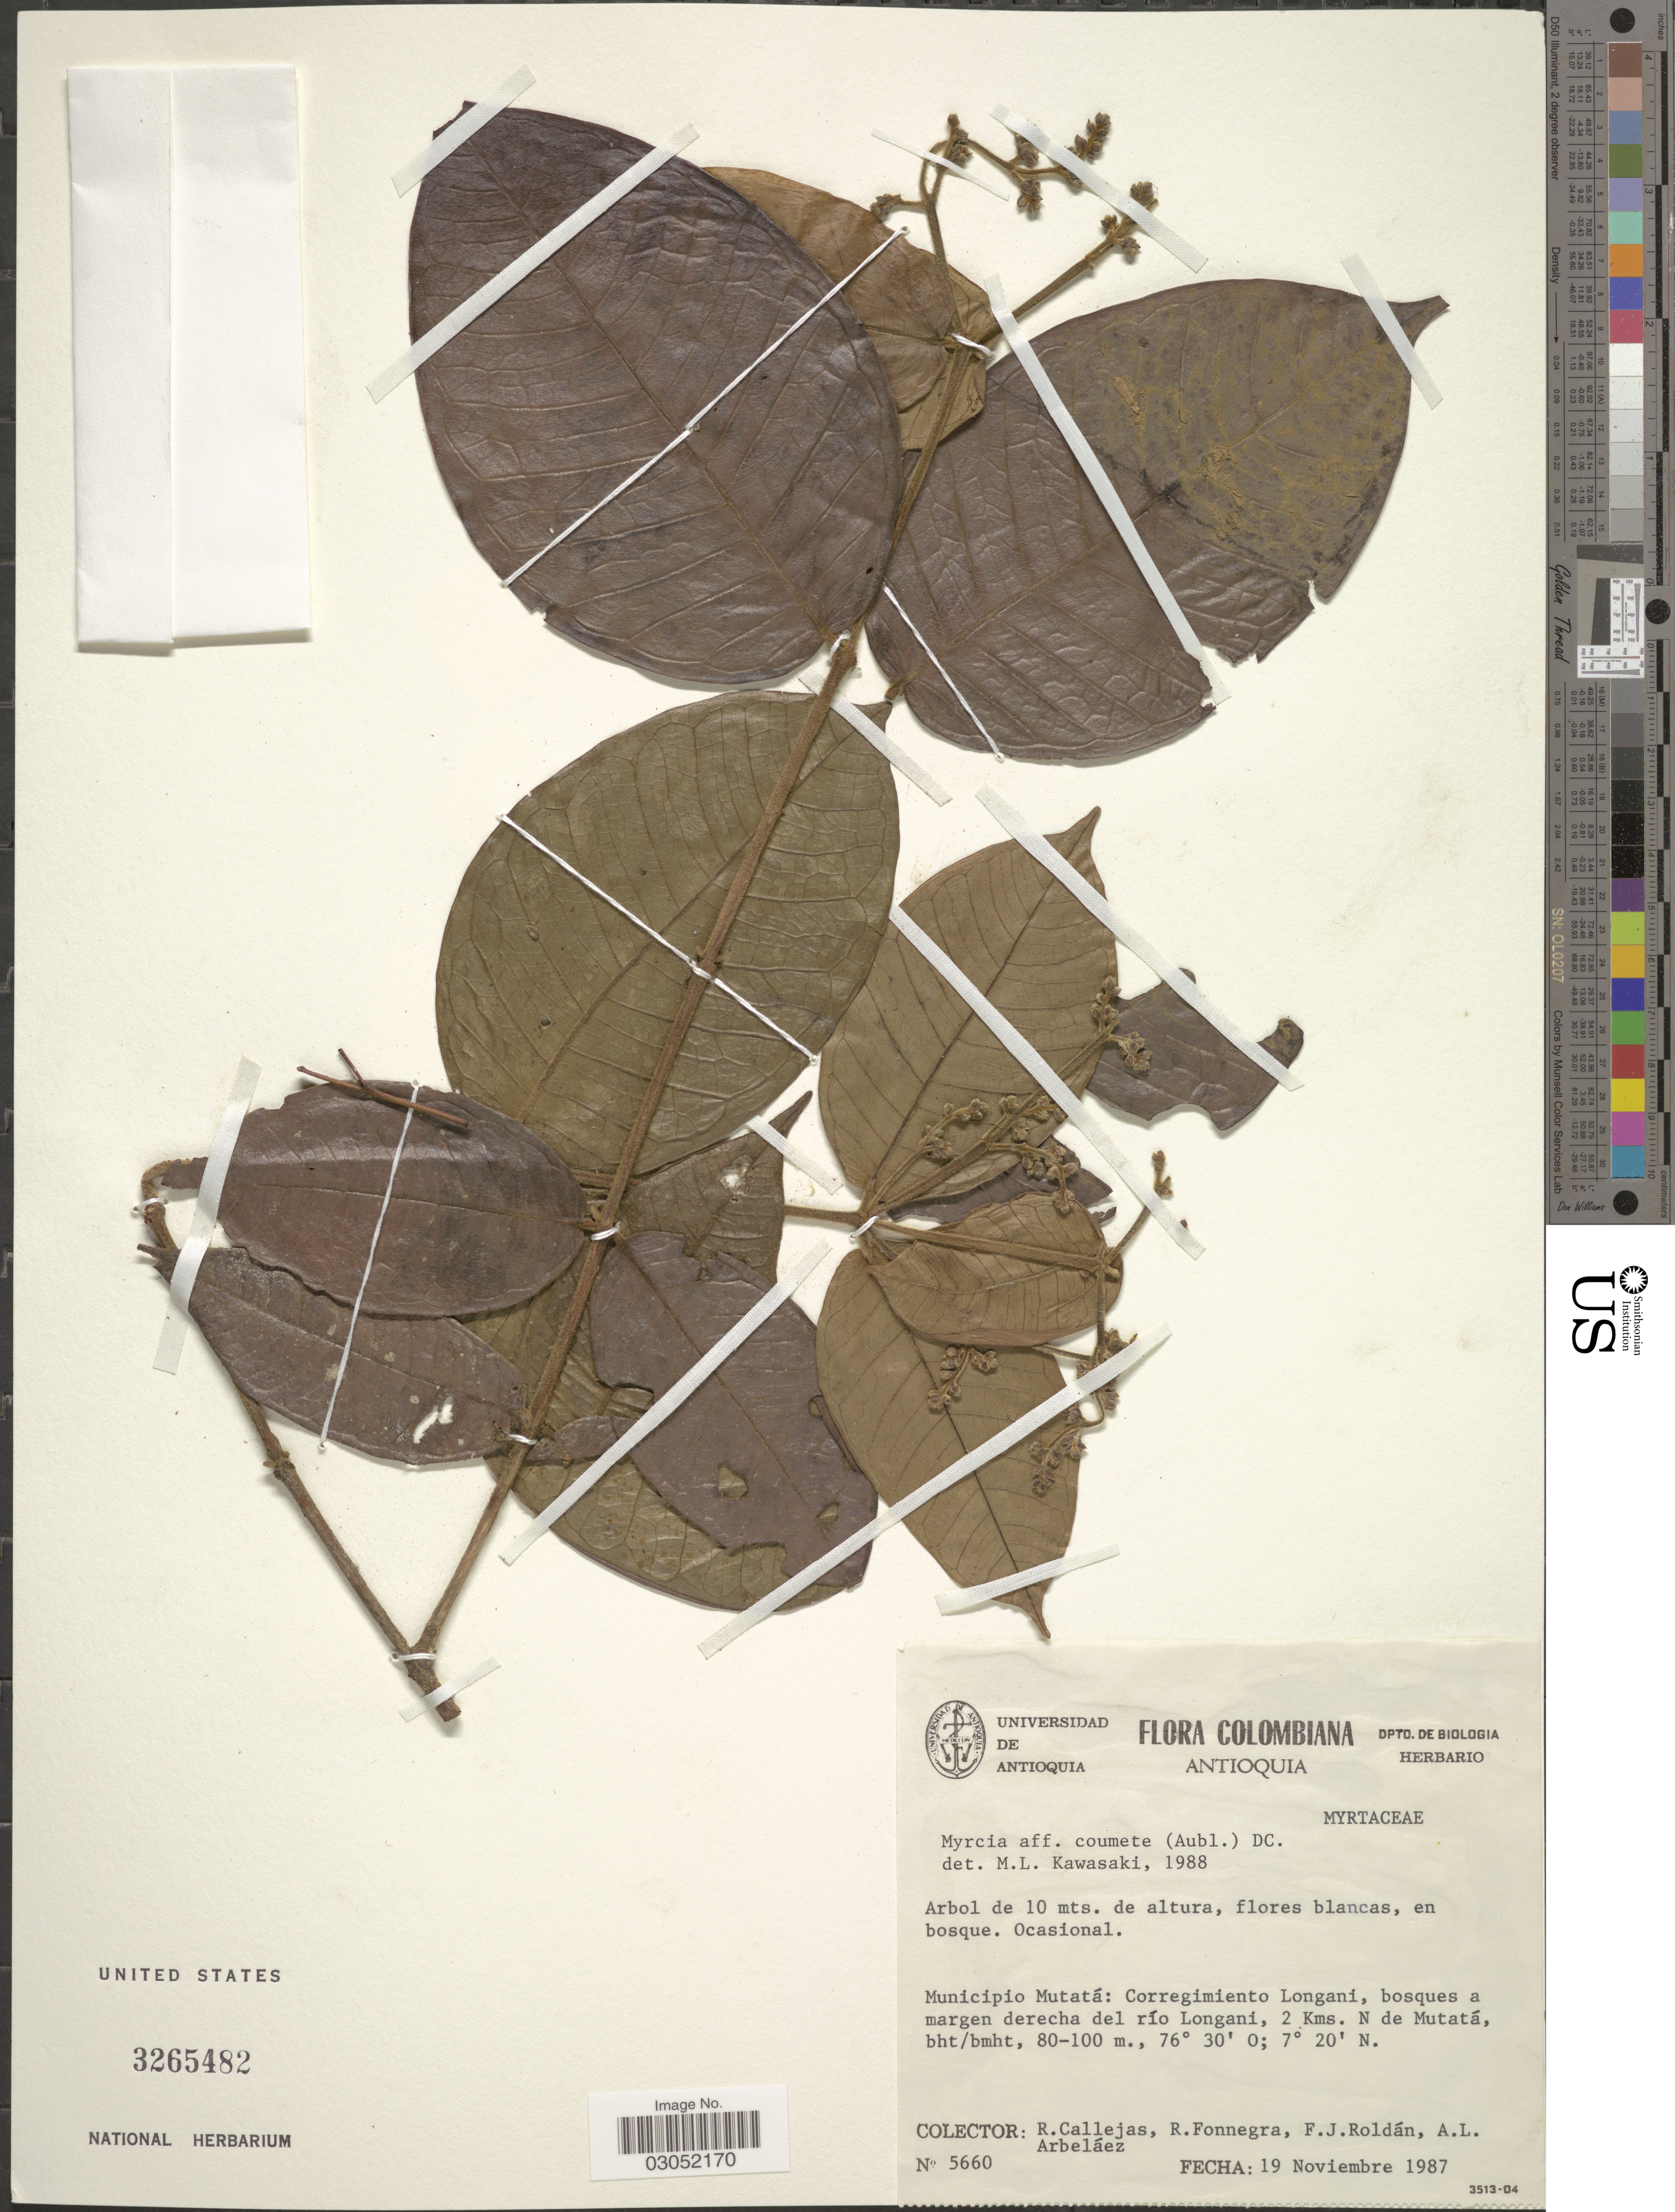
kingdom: Plantae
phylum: Tracheophyta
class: Magnoliopsida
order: Myrtales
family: Myrtaceae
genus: Myrcia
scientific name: Myrcia coumete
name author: (Aubl.) DC.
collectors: R. Callejas, R. Fonnegra, F. J. Roldán & A. Arbeláez Alvarez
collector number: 5660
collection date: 1987-11-19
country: Colombia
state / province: Antioquia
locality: Municipio Mutatá: Corregimiento Longani, bosques a margen derecha del río Longani, 2 Kms. N de Mutatá.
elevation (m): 80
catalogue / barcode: US 3265482